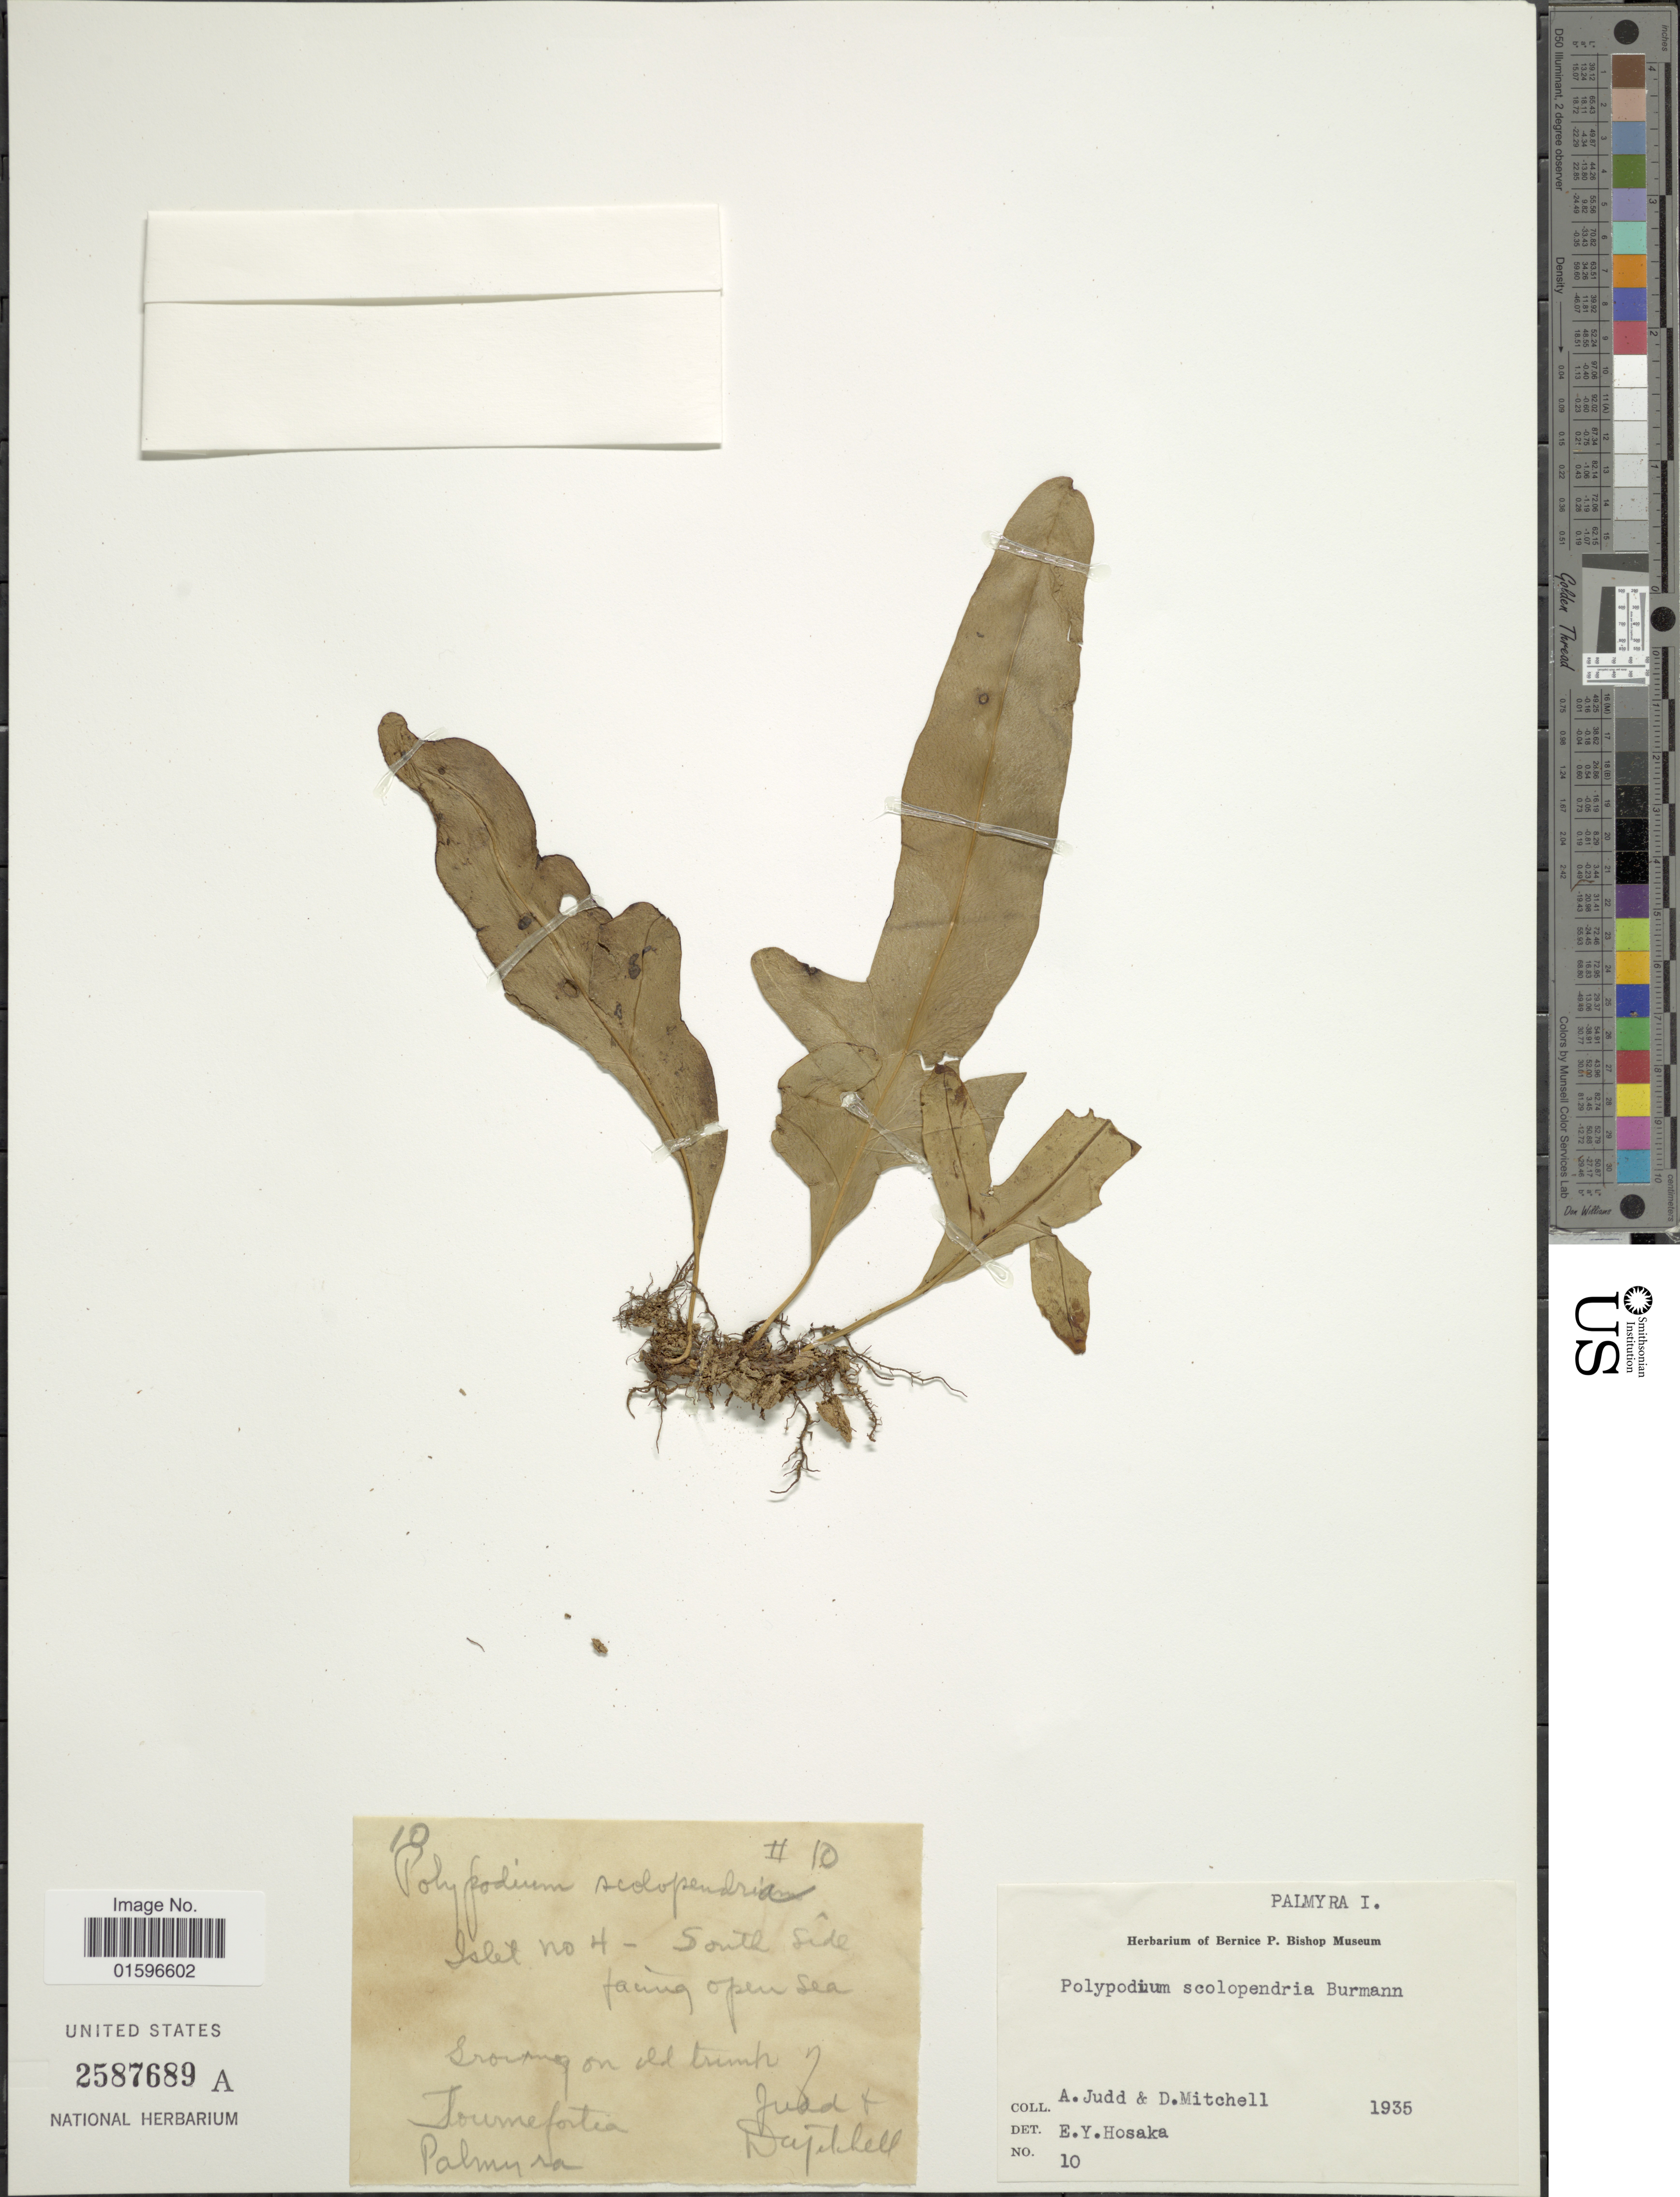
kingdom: Plantae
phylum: Tracheophyta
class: Polypodiopsida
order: Polypodiales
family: Polypodiaceae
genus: Polypodium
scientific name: Polypodium scolopendria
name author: Burm. f.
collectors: A. Judd & D. Mitchell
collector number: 10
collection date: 1935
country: U.S. Administered Pacific Islands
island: Palmyra Atoll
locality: Palmyra I.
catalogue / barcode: US 2587689A